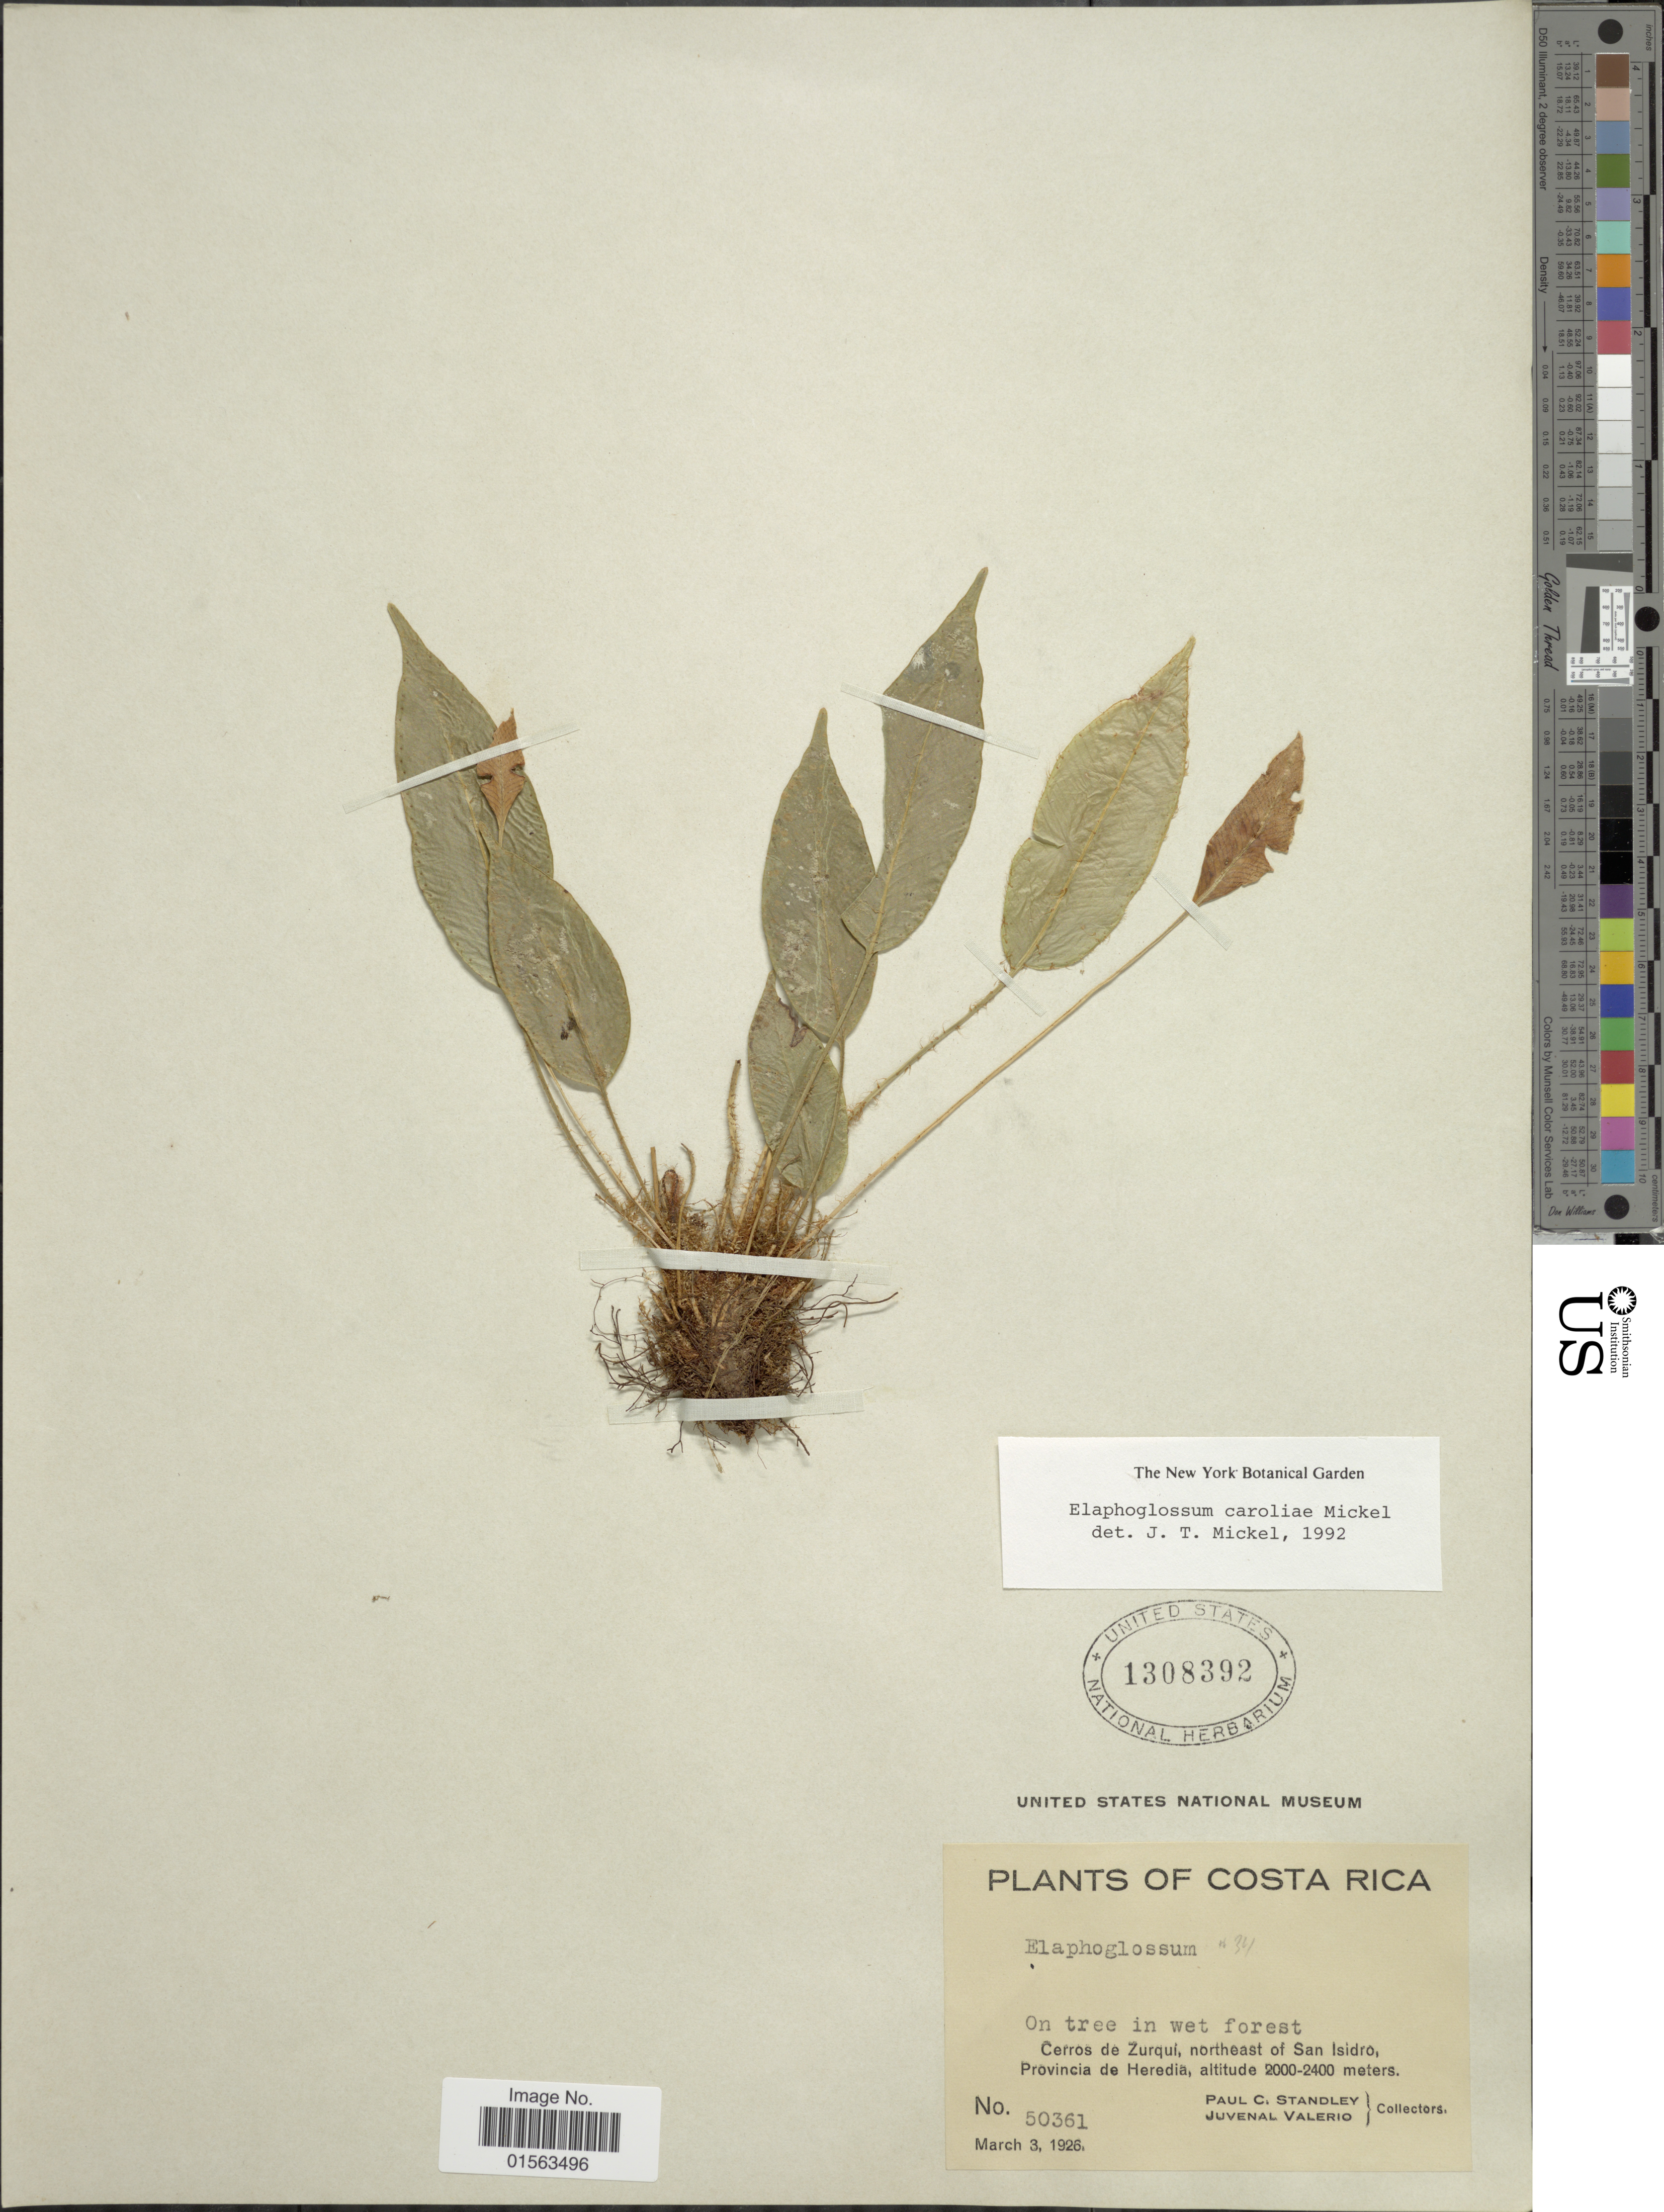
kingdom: Plantae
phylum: Tracheophyta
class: Polypodiopsida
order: Polypodiales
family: Dryopteridaceae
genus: Elaphoglossum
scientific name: Elaphoglossum caroliae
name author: Mickel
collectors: P. C. Standley & J. Valerio R.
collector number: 50361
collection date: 1926-03-03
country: Costa Rica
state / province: Heredia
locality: Cerros de Zurqui, northeast of San Isidro, Provincia de Heredia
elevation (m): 2000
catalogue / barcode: US 1308392